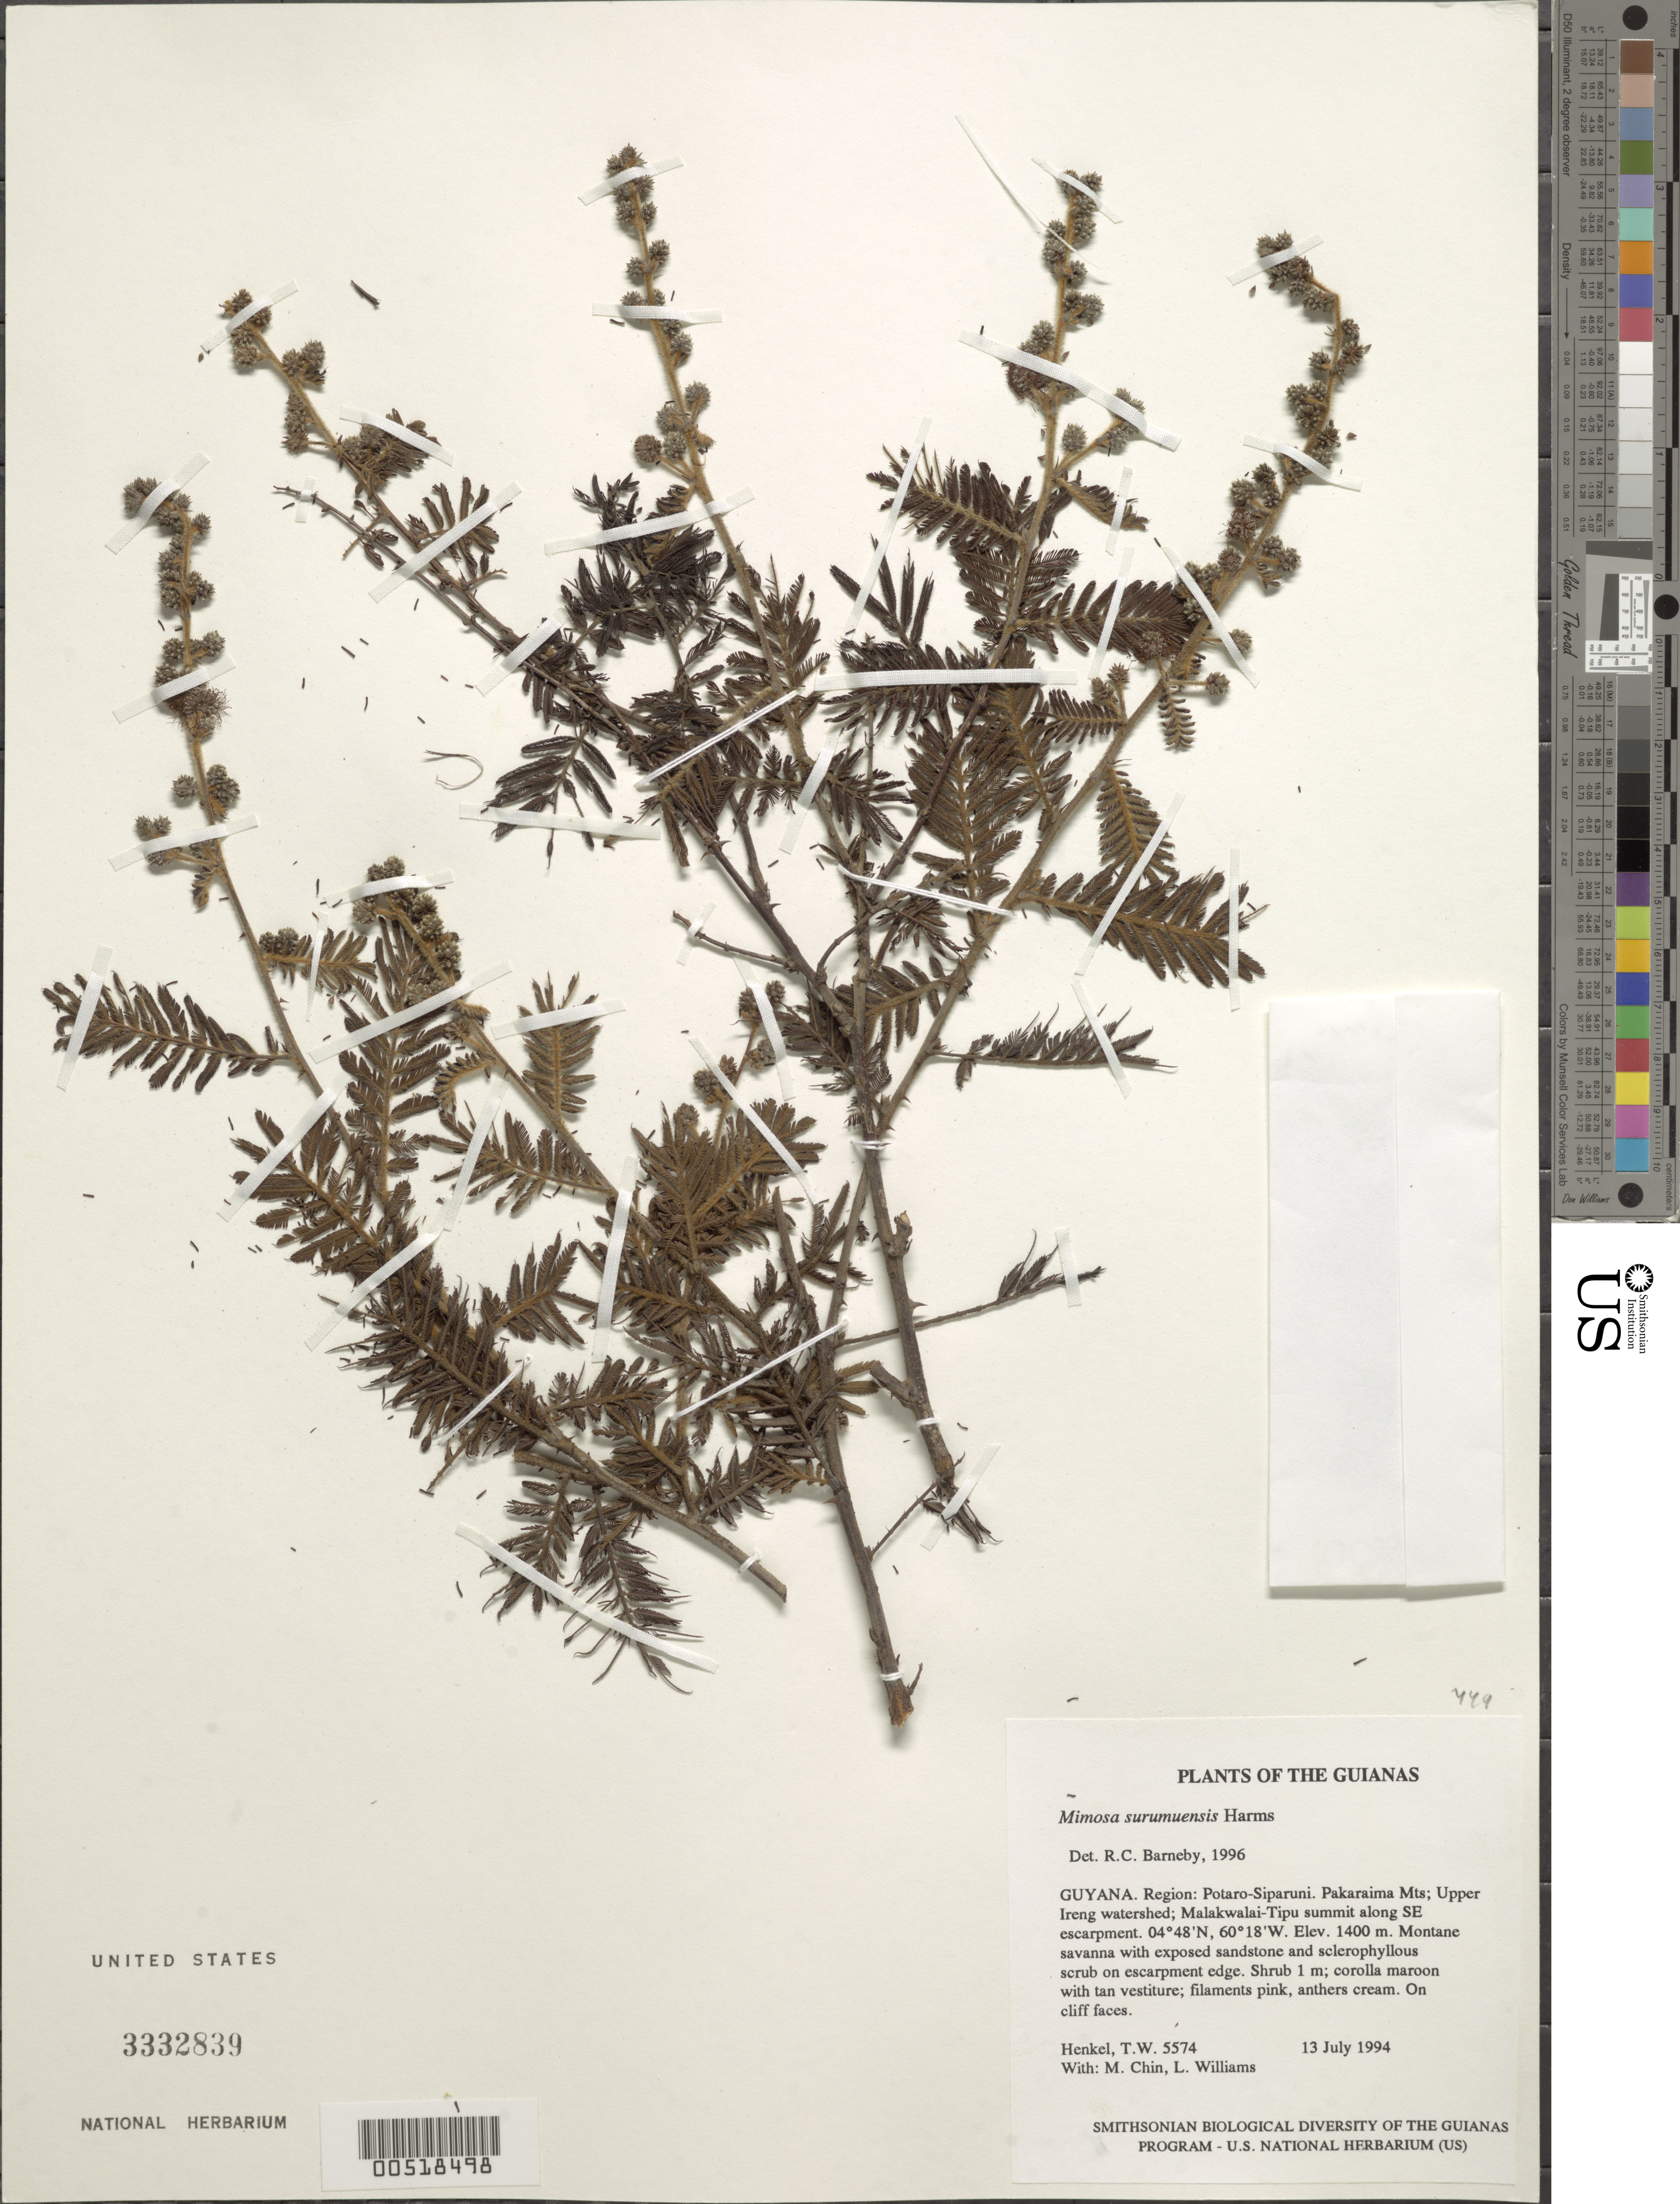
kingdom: Plantae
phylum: Tracheophyta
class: Magnoliopsida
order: Fabales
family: Fabaceae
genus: Mimosa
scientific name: Mimosa surumuensis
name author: Harms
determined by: Barneby, Rupert C., (NY)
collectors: T. Henkel, M. Chin & L. Williams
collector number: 5574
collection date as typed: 13 July 1994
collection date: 1994-07-13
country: Guyana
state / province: Potaro-Siparuni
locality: Pakaraima Mts; Upper Ireng watershed; Malakwalai-Tipu summit along SE escarpment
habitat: Montane savanna with exposed sandstone and sclerophyllous scrub on escarpment edge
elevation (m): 1400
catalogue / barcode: US 3332839